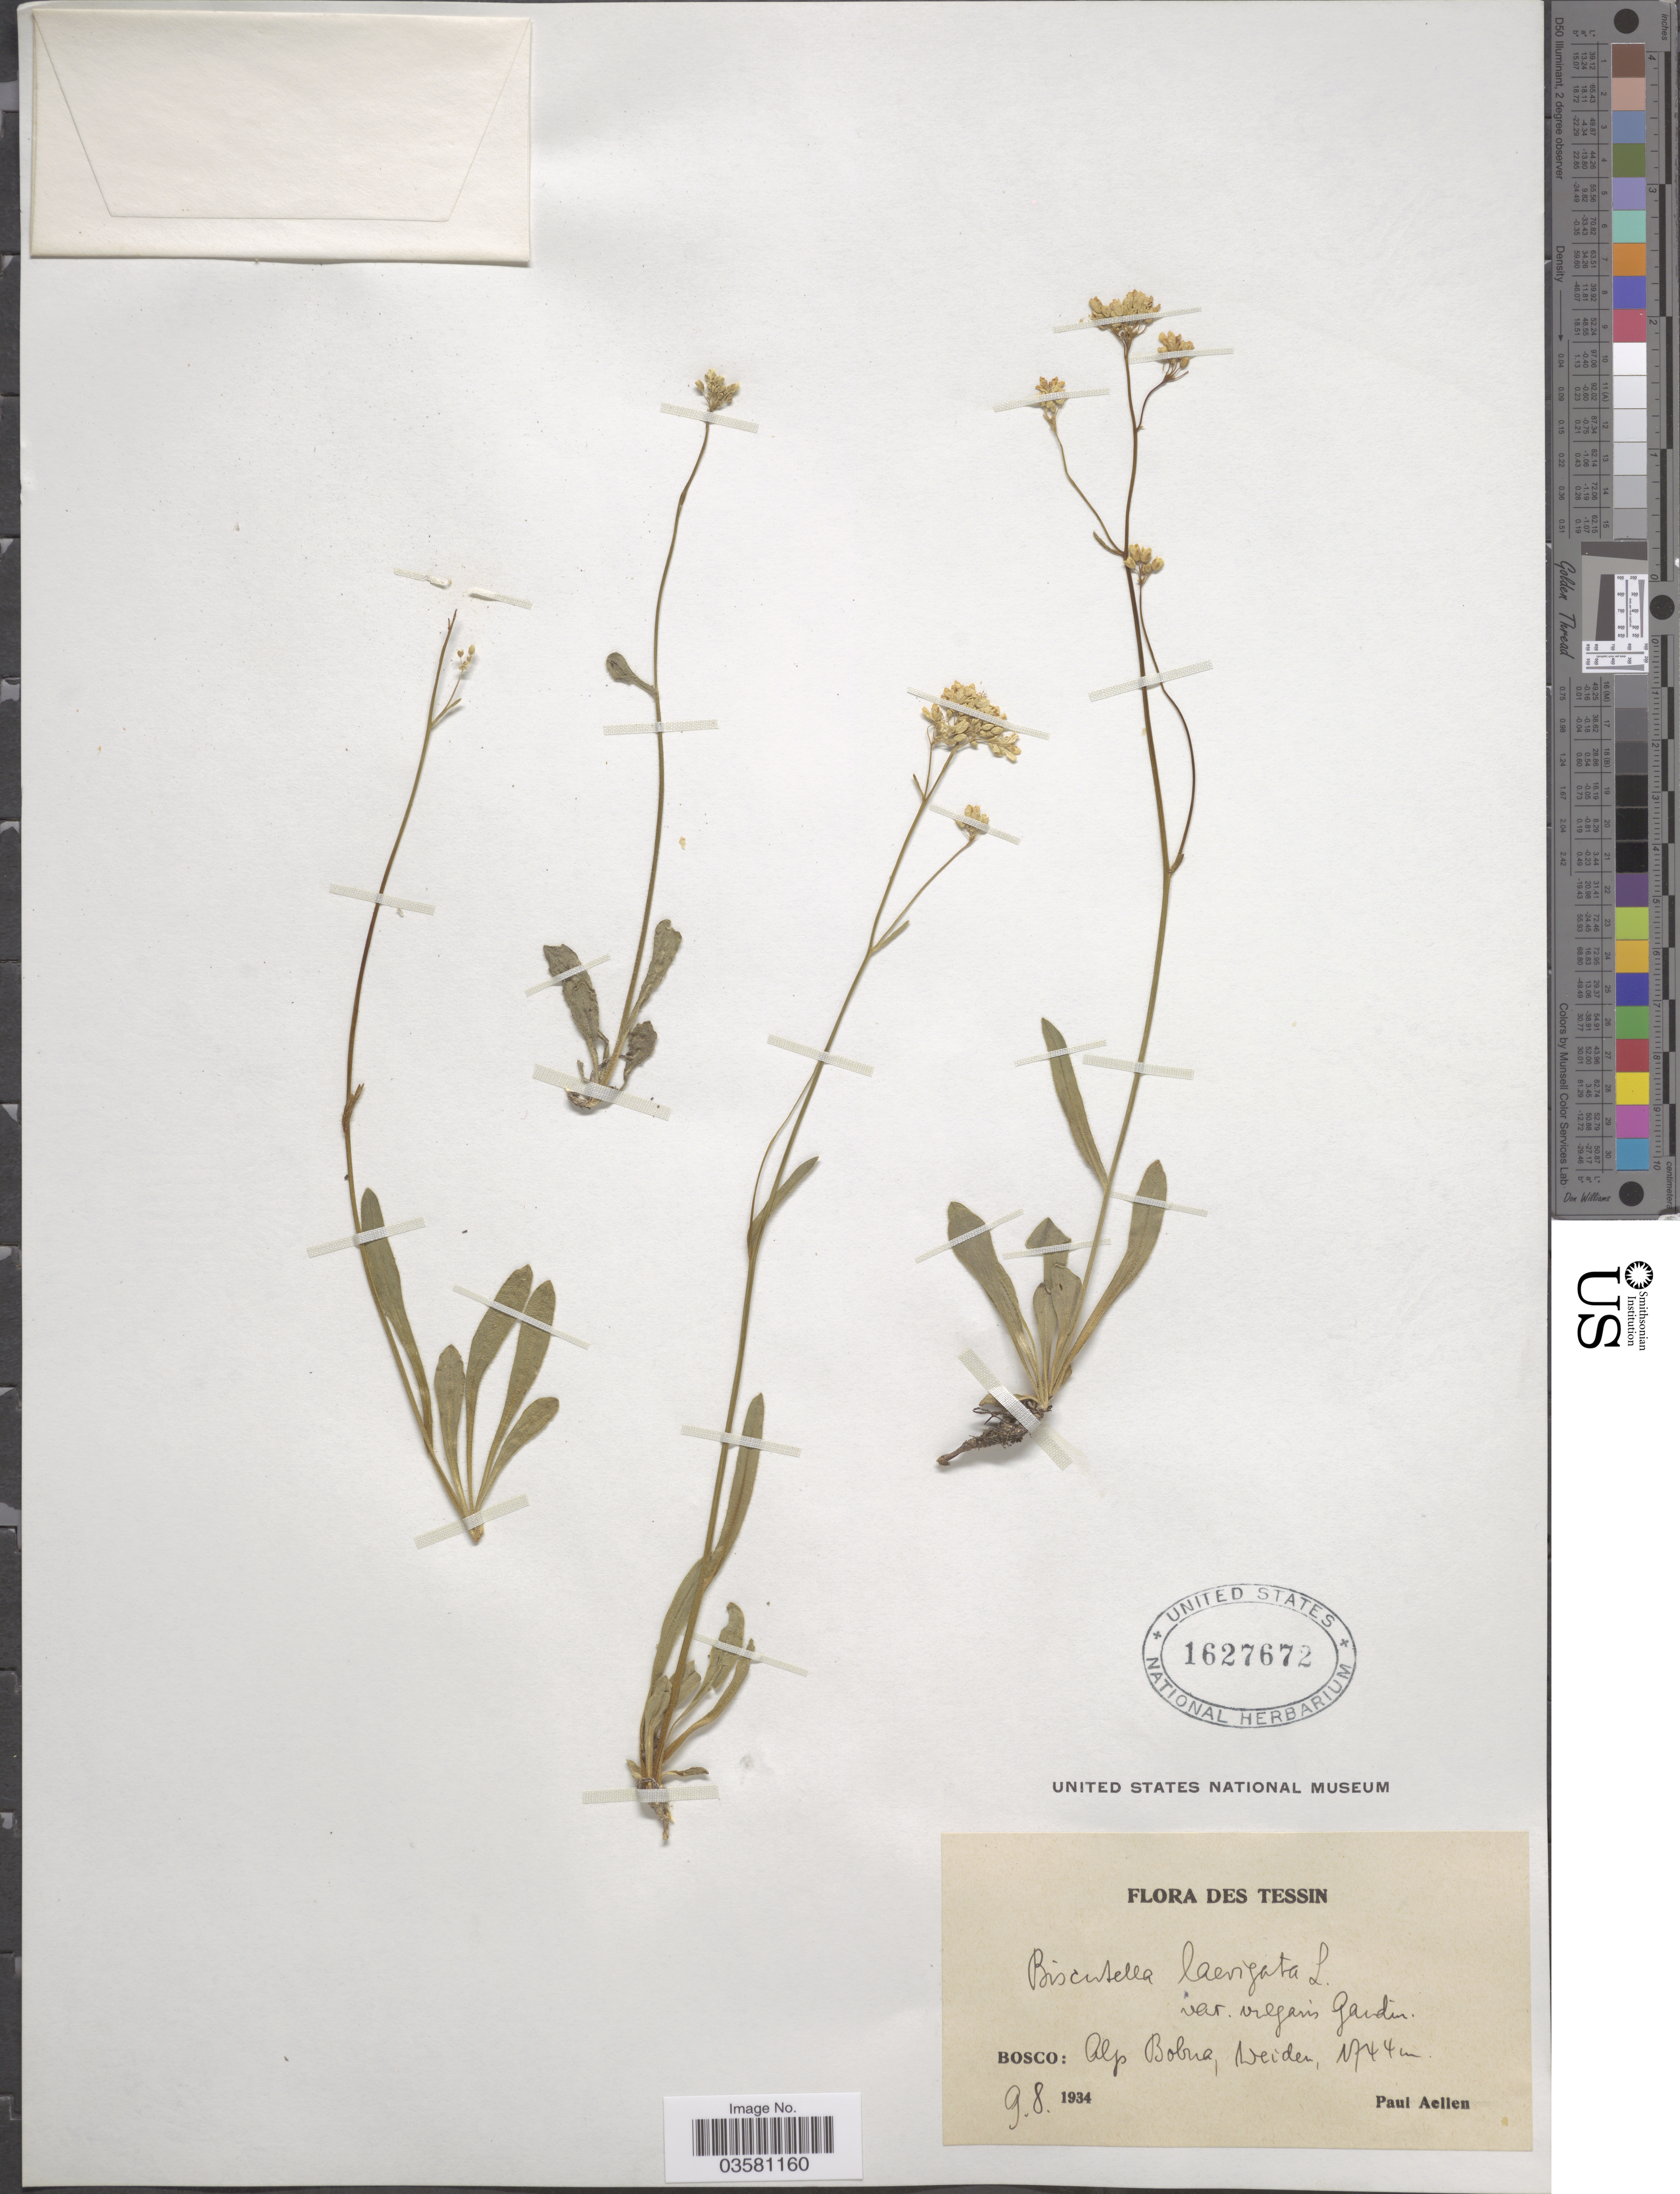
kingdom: Plantae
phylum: Tracheophyta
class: Magnoliopsida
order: Brassicales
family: Brassicaceae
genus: Biscutella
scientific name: Biscutella laevigata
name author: L.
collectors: P. Aellen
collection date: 1934-08-09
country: Switzerland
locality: Tessin. Bosco: Alp Bobna, Weiden.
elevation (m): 1744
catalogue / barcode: US 1627672